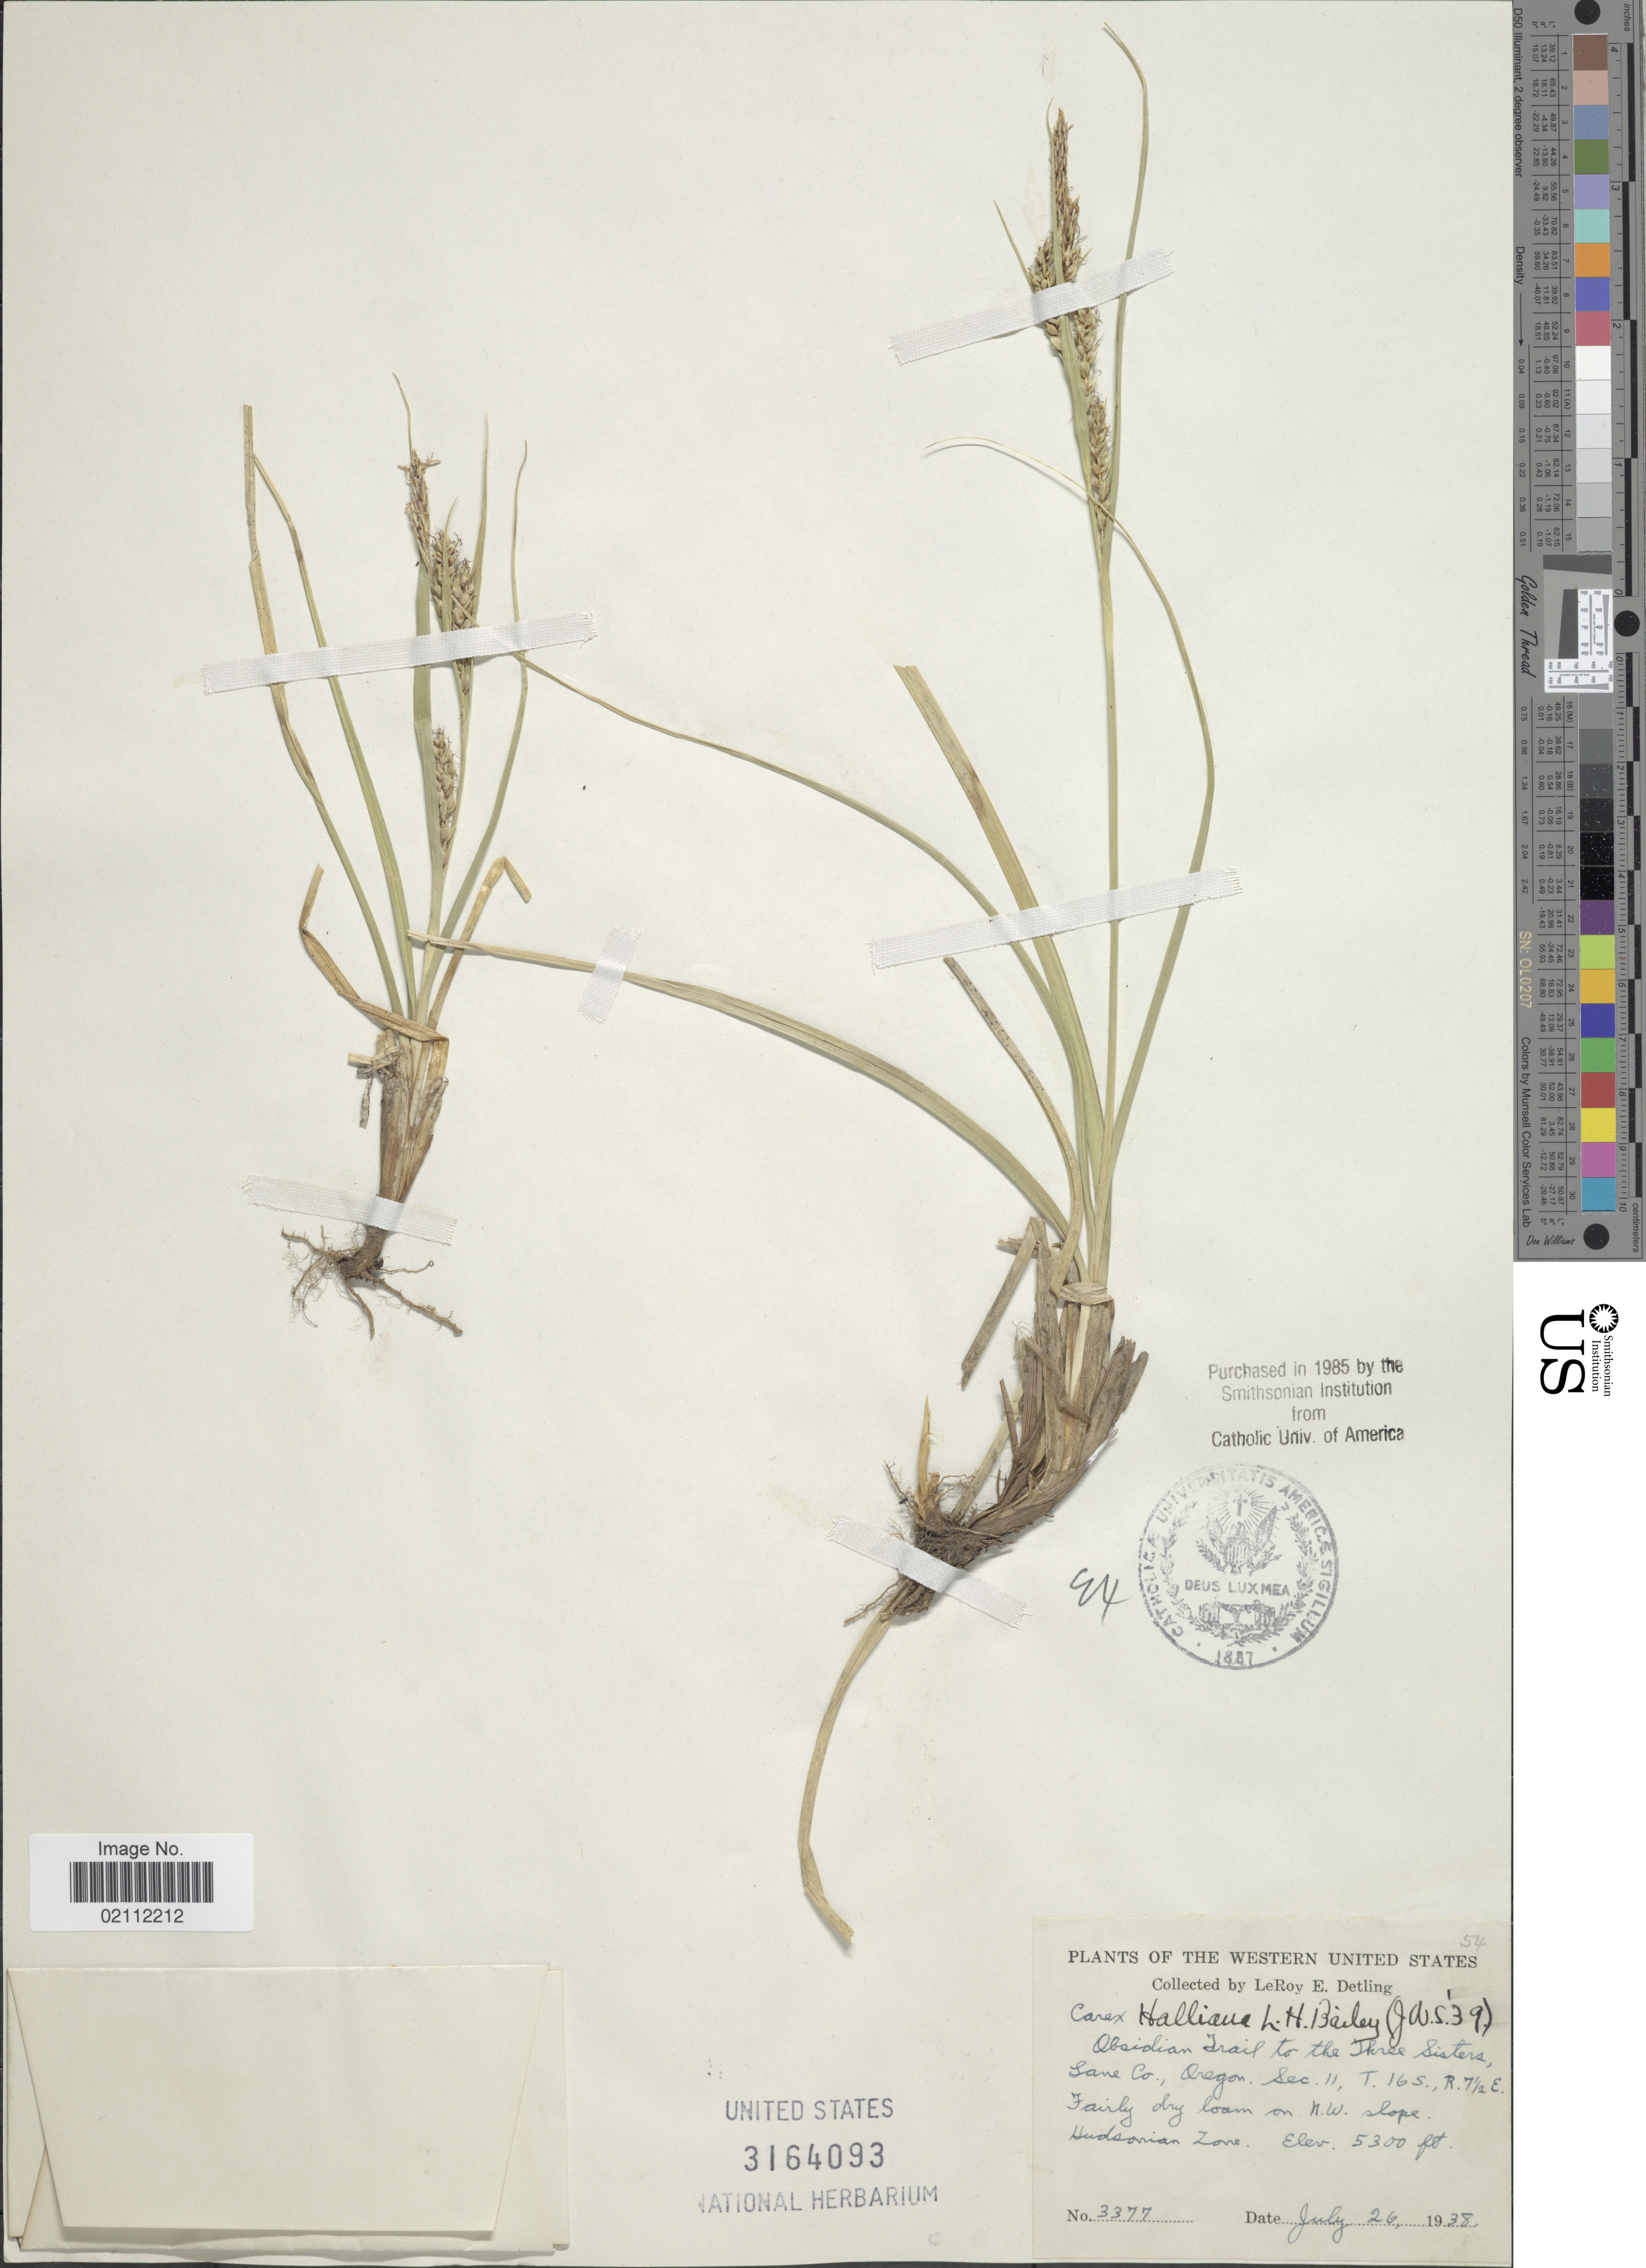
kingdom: Plantae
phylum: Tracheophyta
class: Liliopsida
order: Poales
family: Cyperaceae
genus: Carex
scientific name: Carex halliana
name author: L.H. Bailey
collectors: L. E. Detling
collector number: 3377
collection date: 1938-07-26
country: United States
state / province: Oregon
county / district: Lane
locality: Obsidian Trail to the Three Sisters, Lane Co. Sec. 11, T. 16S., R.7½ E. N.W. slope Hudsonian Zone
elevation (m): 1615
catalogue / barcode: US 3164093